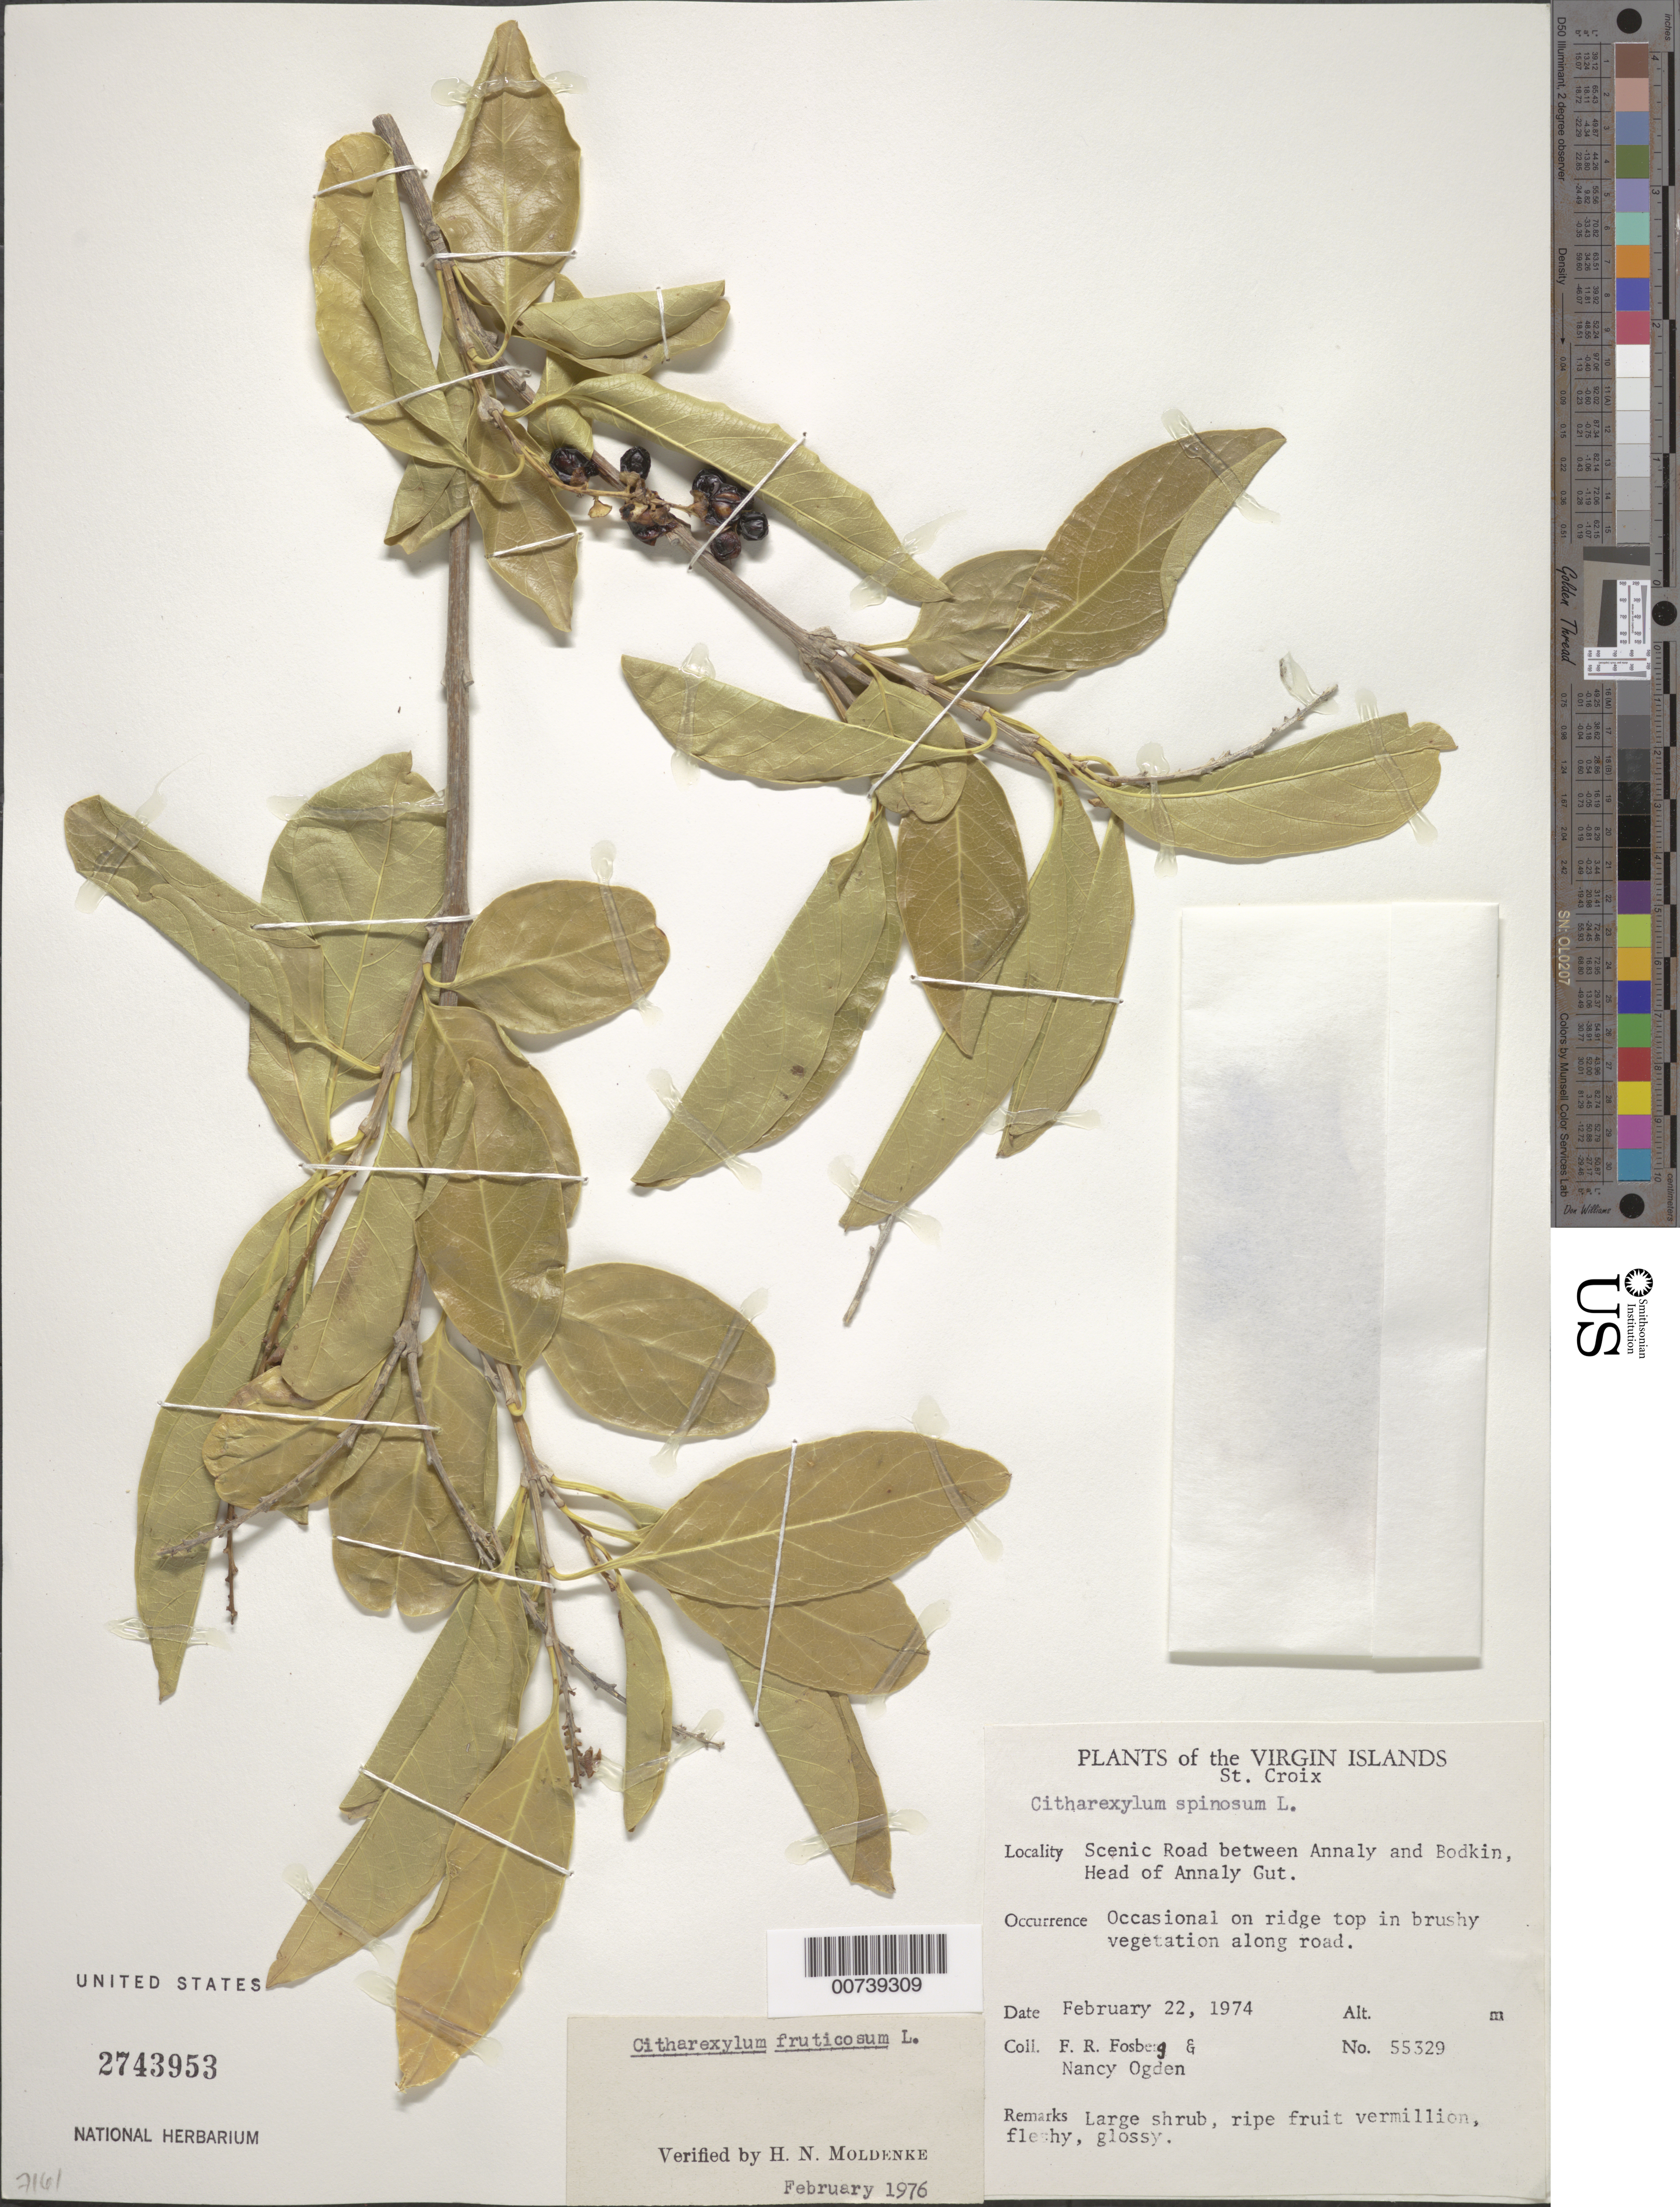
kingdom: Plantae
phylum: Tracheophyta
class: Magnoliopsida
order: Lamiales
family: Verbenaceae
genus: Citharexylum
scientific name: Citharexylum spinosum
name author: L.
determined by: Moldenke, H. N.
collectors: F. R. Fosberg & N. Ogden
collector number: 55329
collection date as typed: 22 Feb 1974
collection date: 1974-02-22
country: U.S. Virgin Islands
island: St. Croix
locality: Scenic Road between Annalyand Bodkin. Head of Annaly Gut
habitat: Occasional in ridge top in brushy vegetation along road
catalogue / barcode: US 2743953